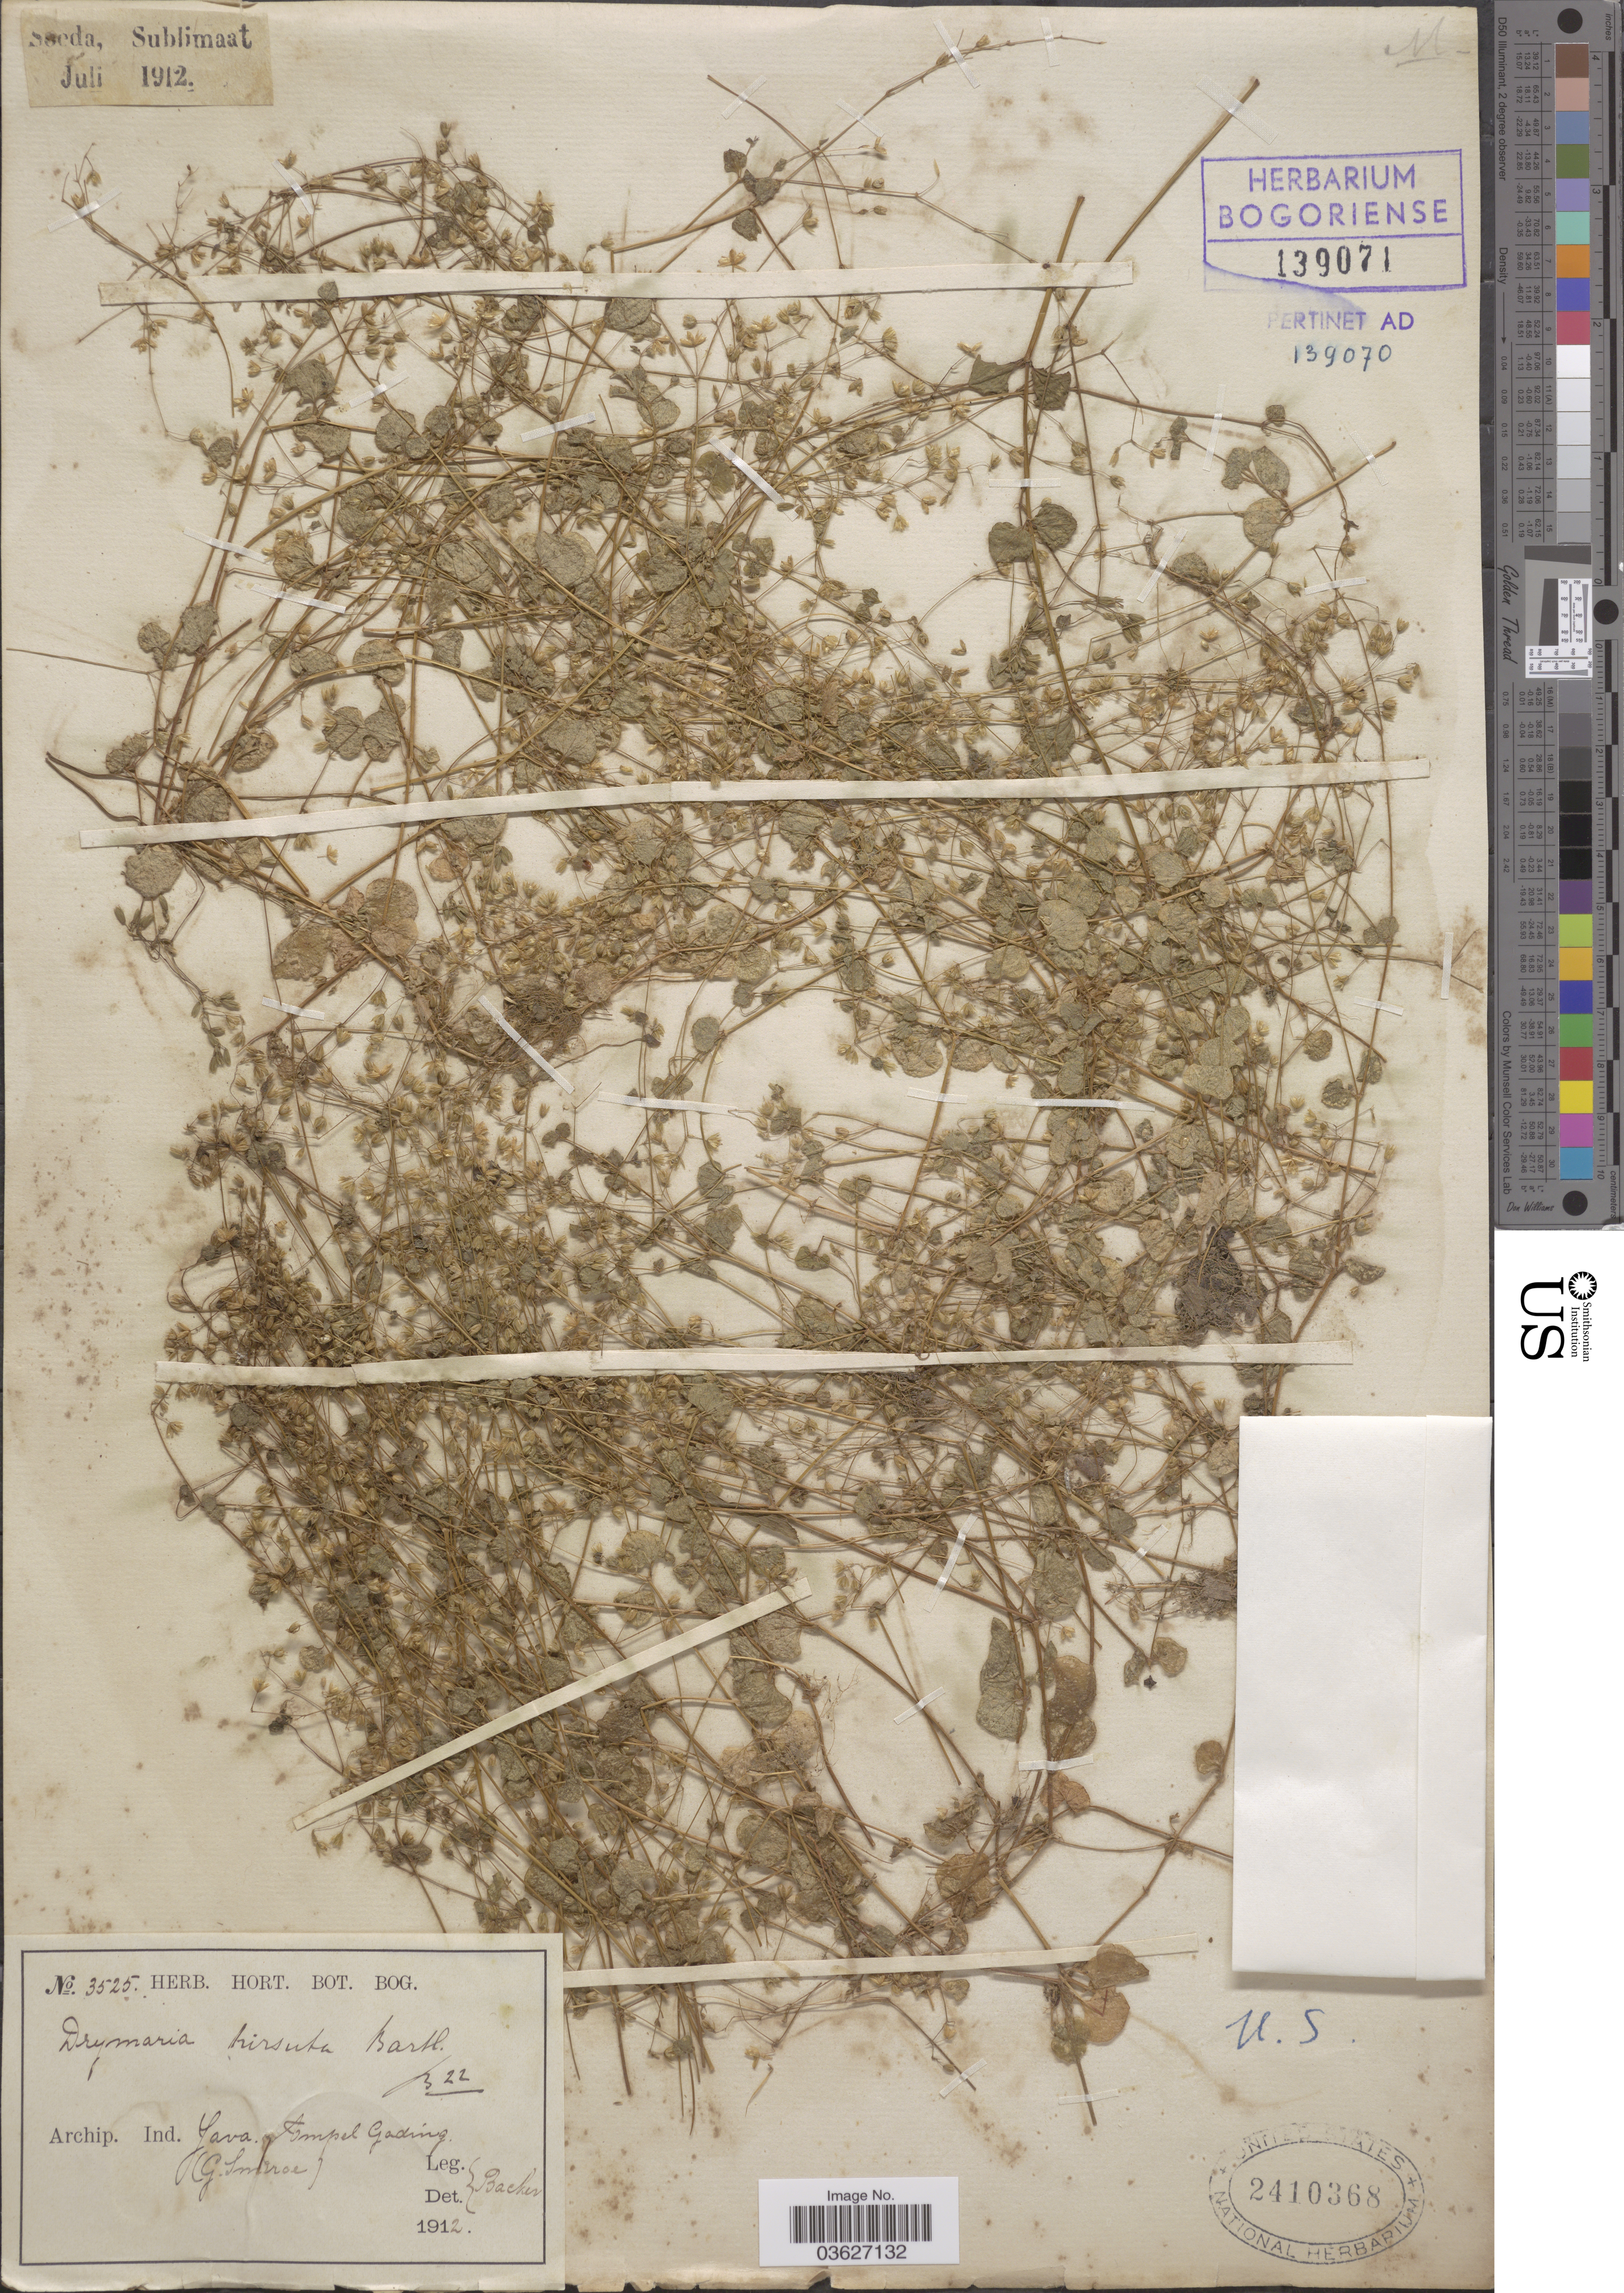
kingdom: Plantae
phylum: Tracheophyta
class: Magnoliopsida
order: Caryophyllales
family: Caryophyllaceae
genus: Drymaria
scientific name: Drymaria sp.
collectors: Backer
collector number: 3525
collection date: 1912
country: Indonesia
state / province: Java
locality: Archip. Ind. Java. Ampel Gading (G. Smiroe).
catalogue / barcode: US 2410368